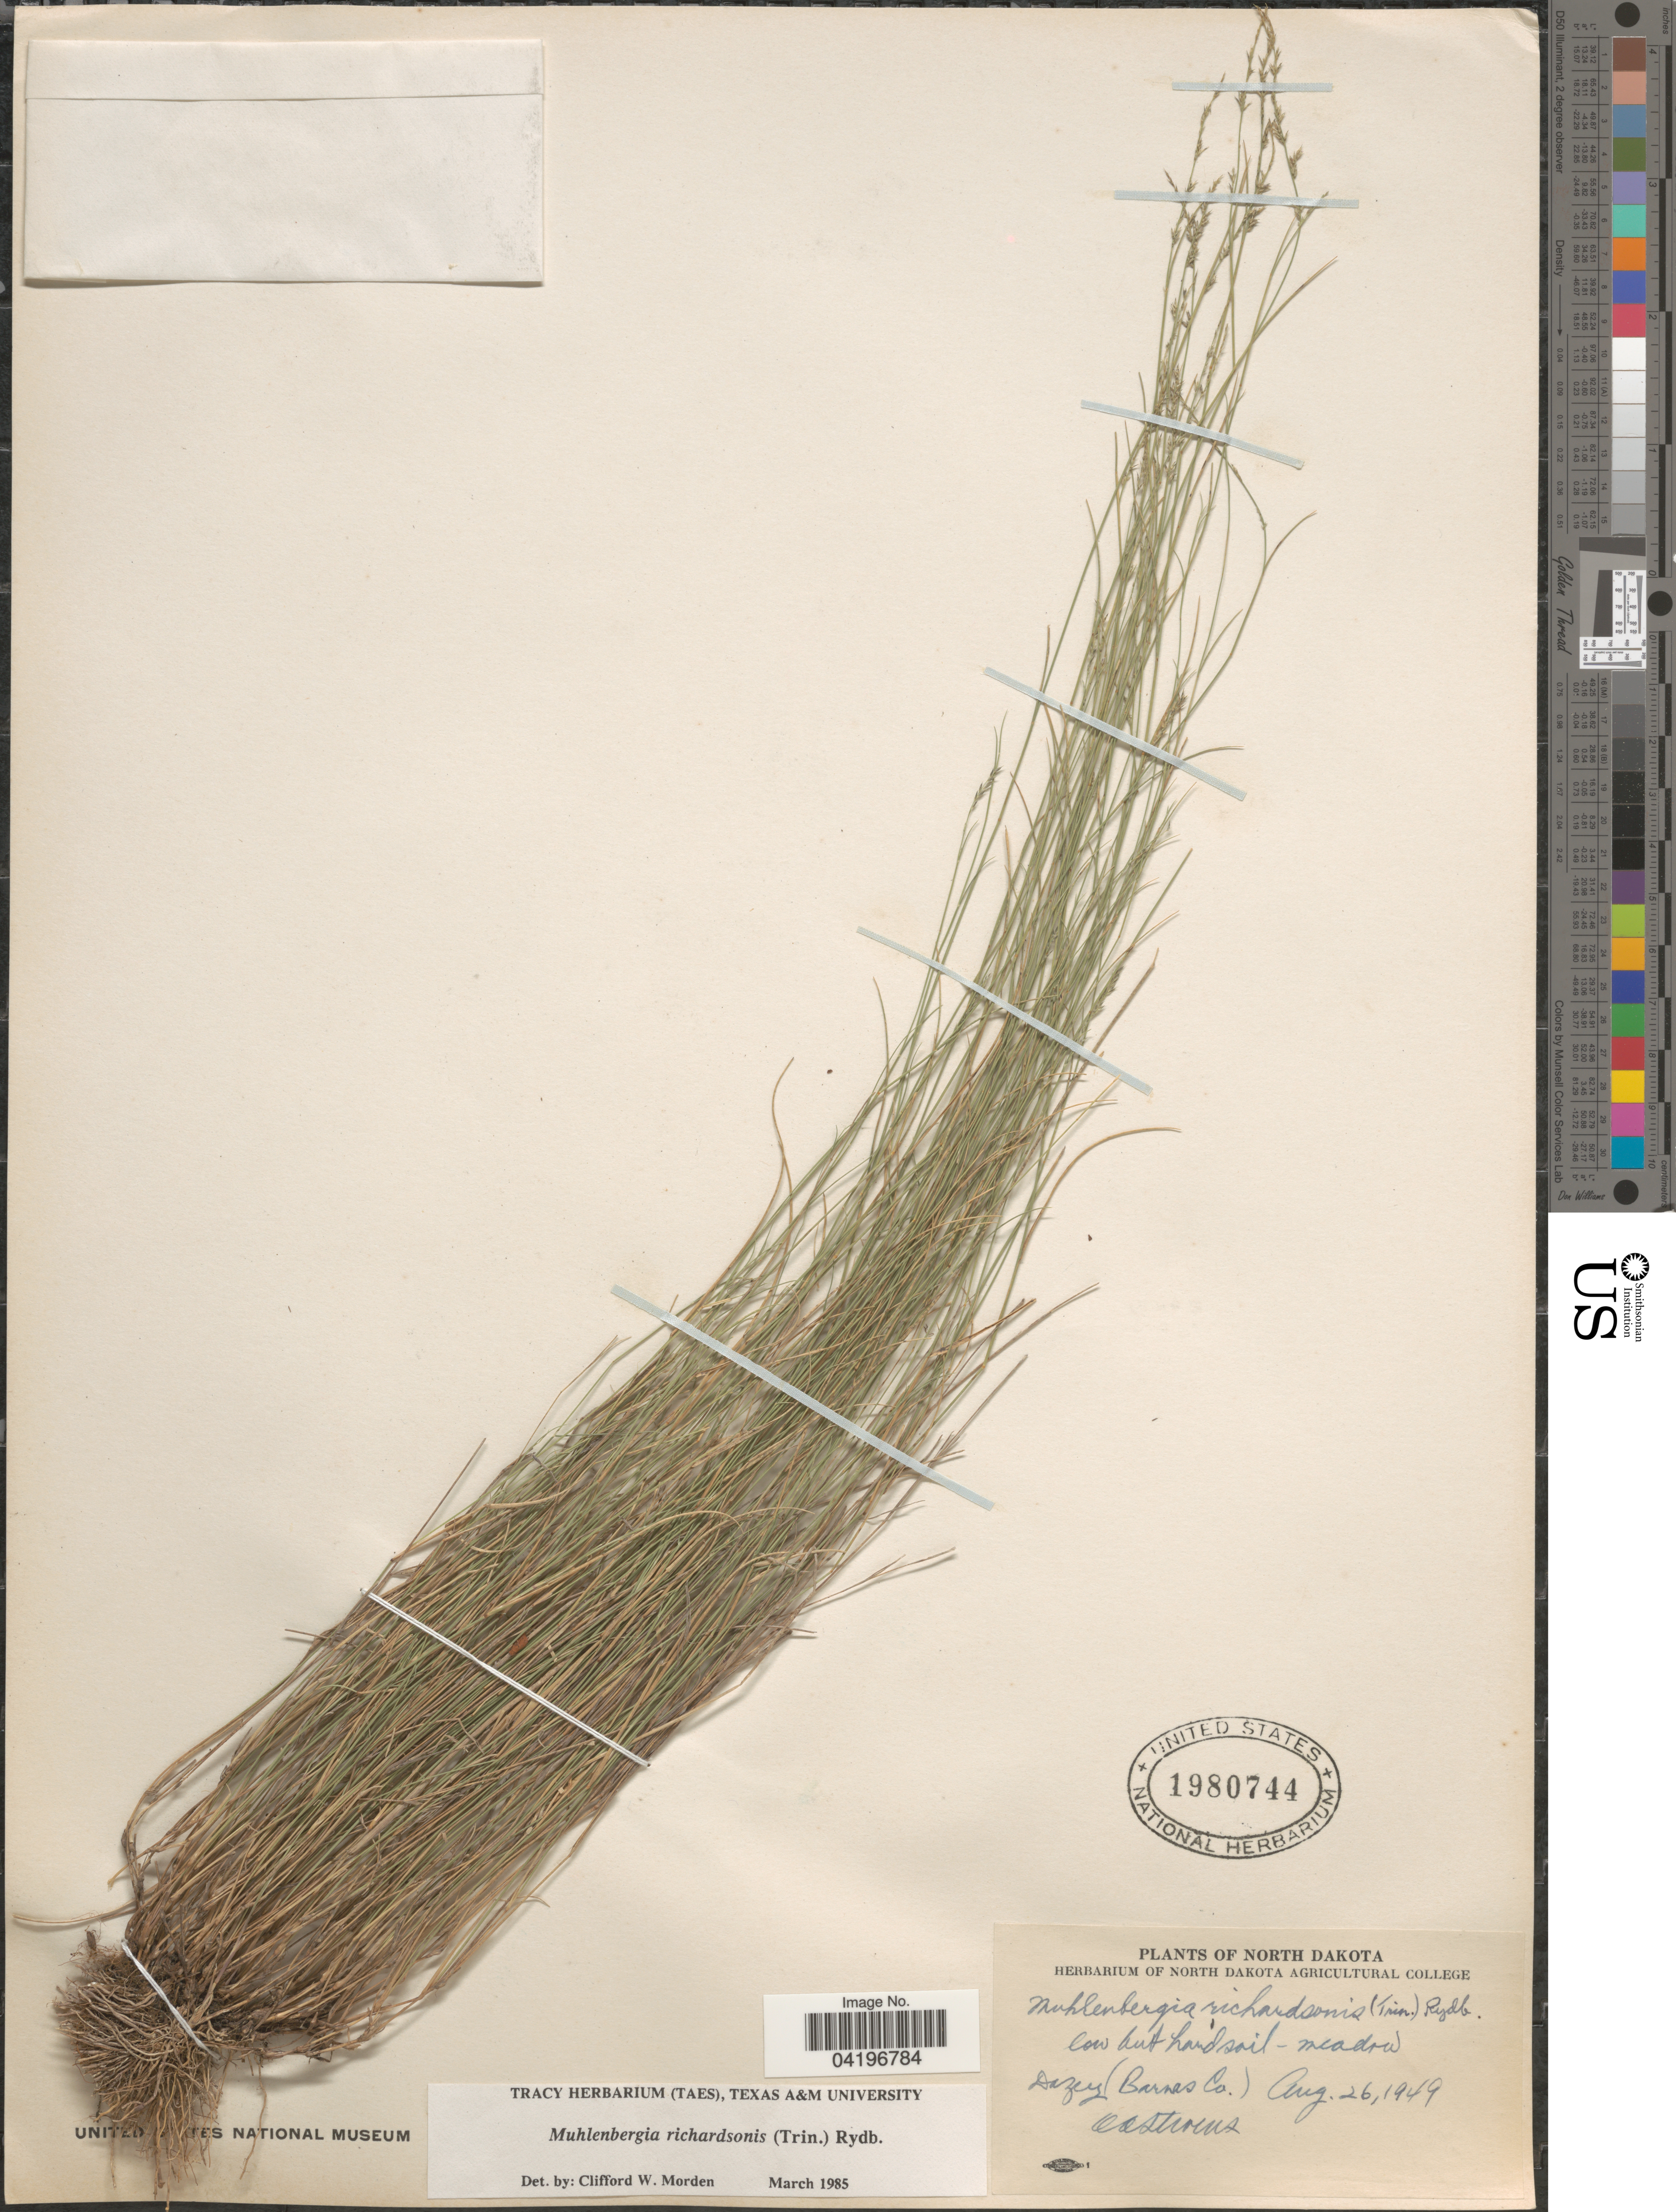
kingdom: Plantae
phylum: Tracheophyta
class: Liliopsida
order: Poales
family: Poaceae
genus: Muhlenbergia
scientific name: Muhlenbergia richardsonis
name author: (Trin.) Rydb.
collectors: O. A. Stevens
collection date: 1949-08-26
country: United States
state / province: North Dakota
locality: Dazey (Barnes Co.).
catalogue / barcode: US 1980744